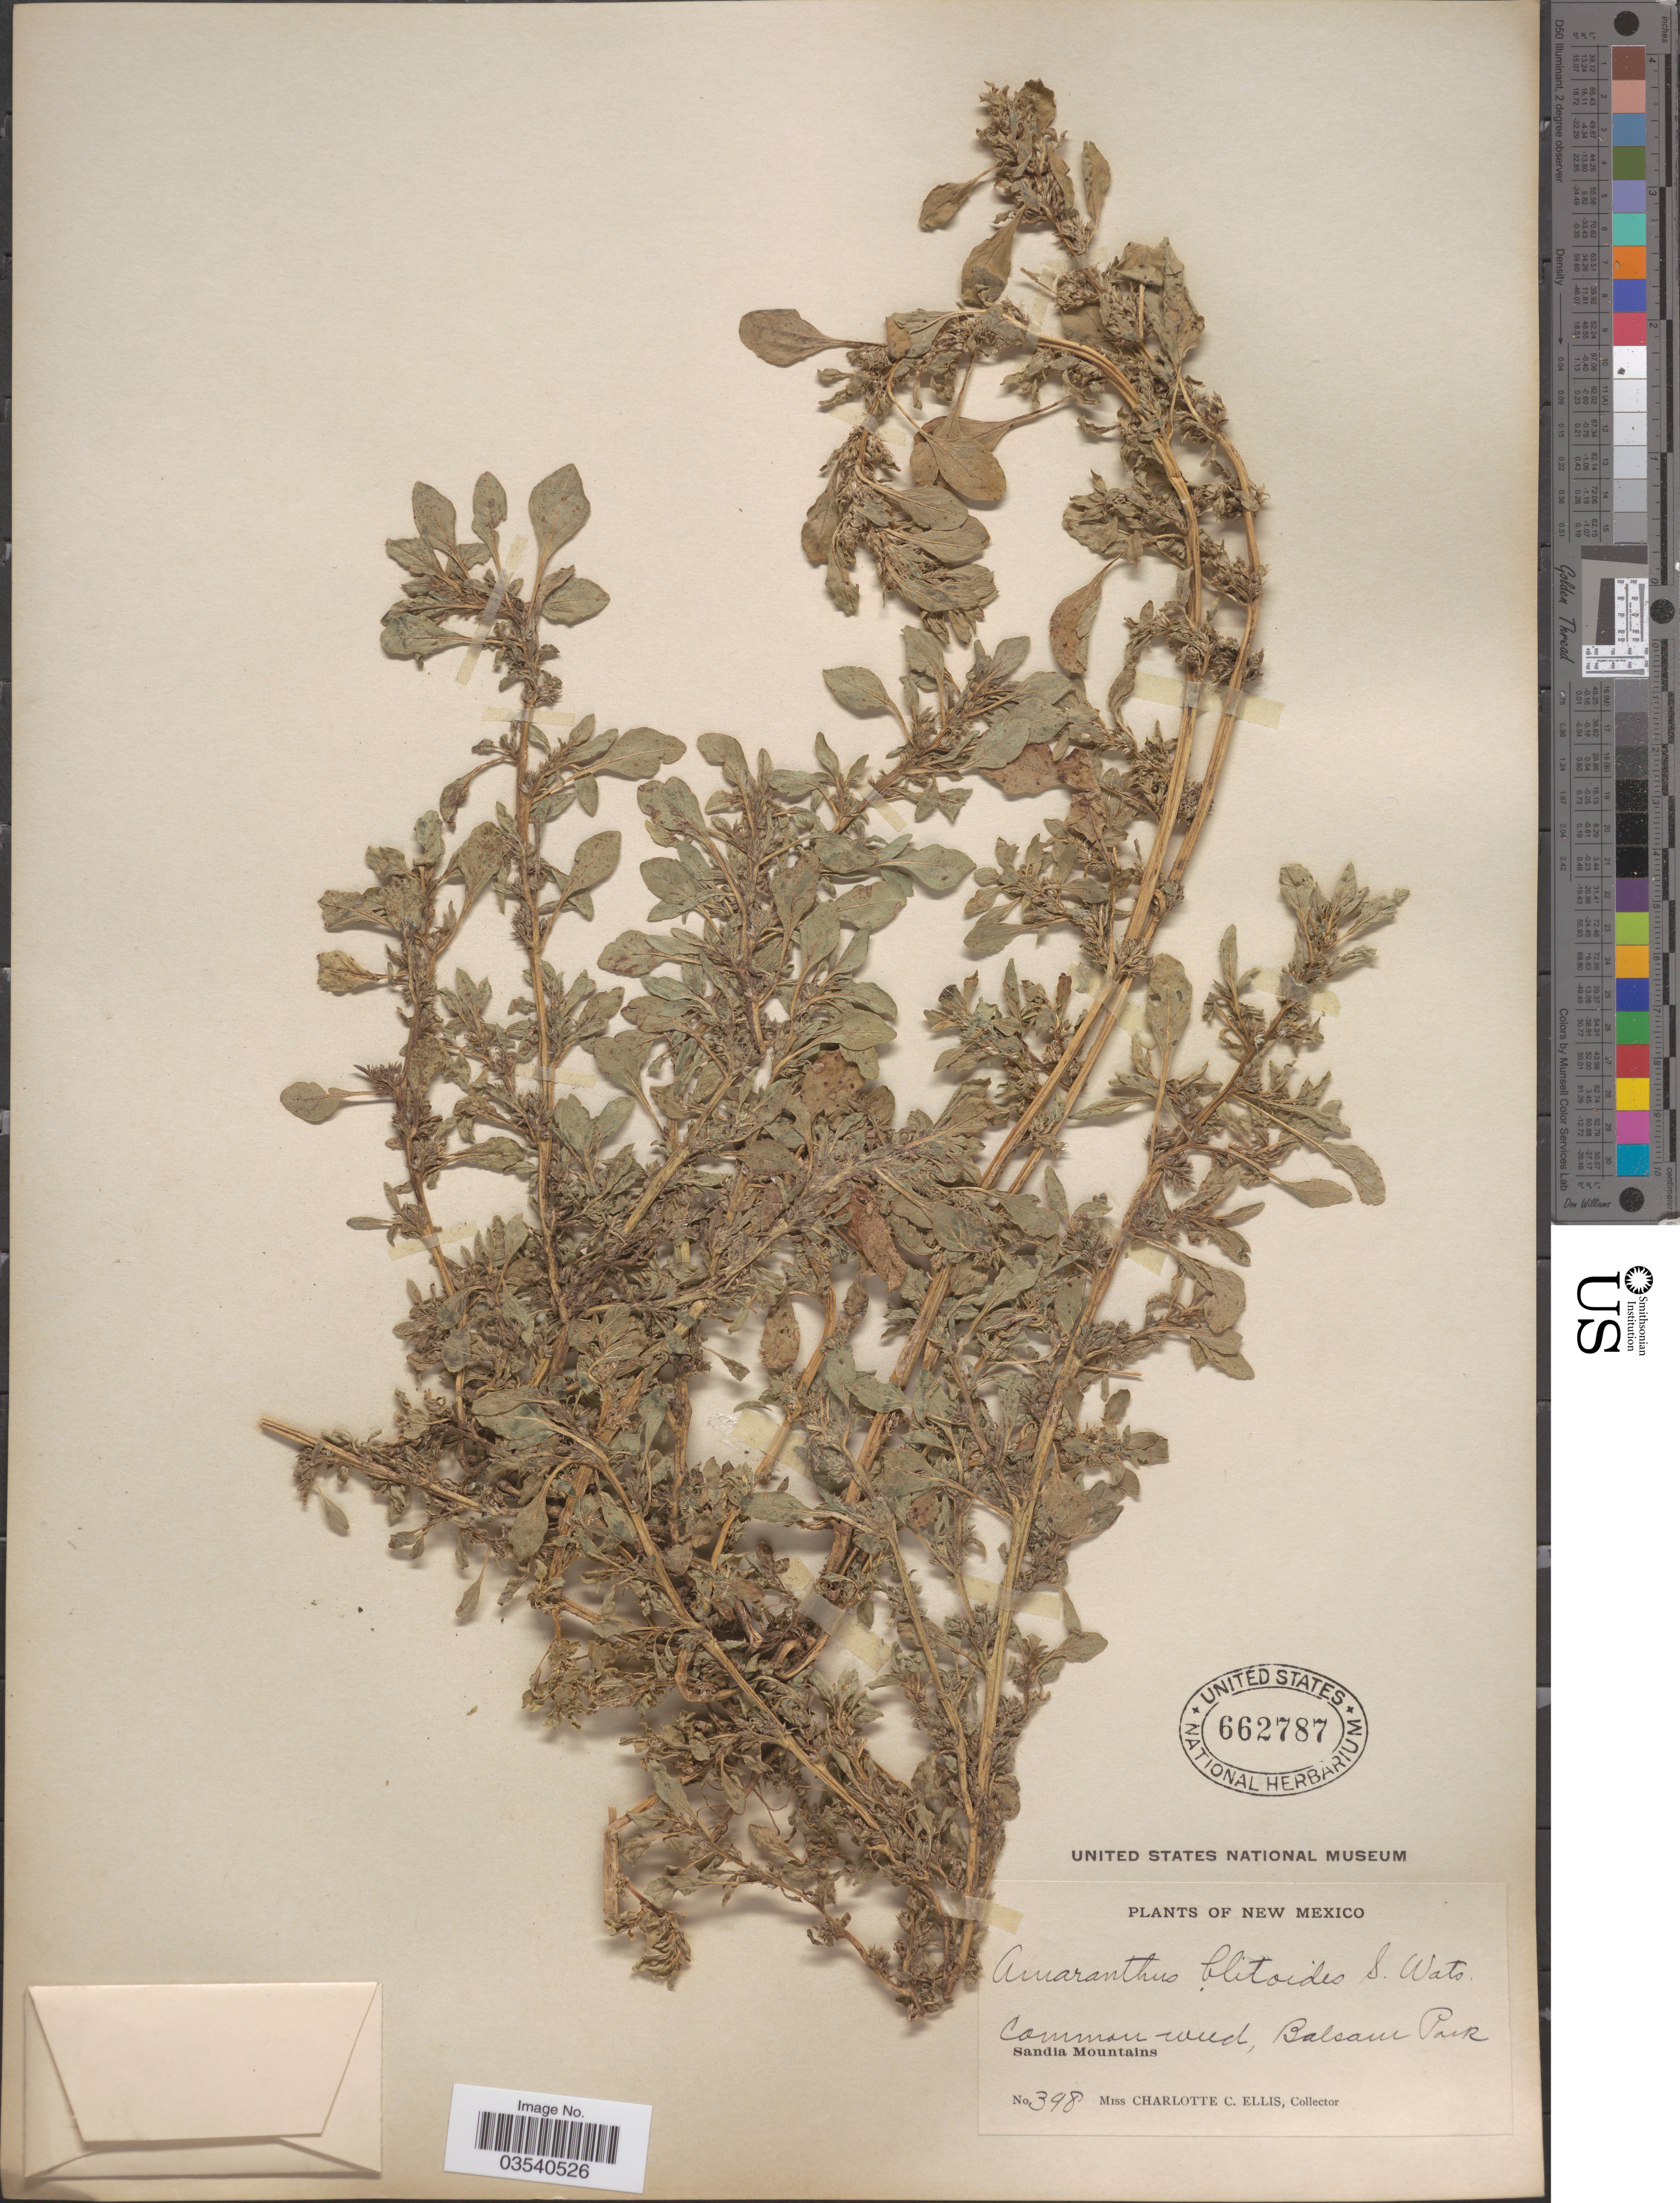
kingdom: Plantae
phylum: Tracheophyta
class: Magnoliopsida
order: Caryophyllales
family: Amaranthaceae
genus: Amaranthus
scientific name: Amaranthus graecizans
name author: L.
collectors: C. C. Ellis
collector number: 398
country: United States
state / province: New Mexico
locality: Balsam Park. Sandia Mountains.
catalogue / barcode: US 662787